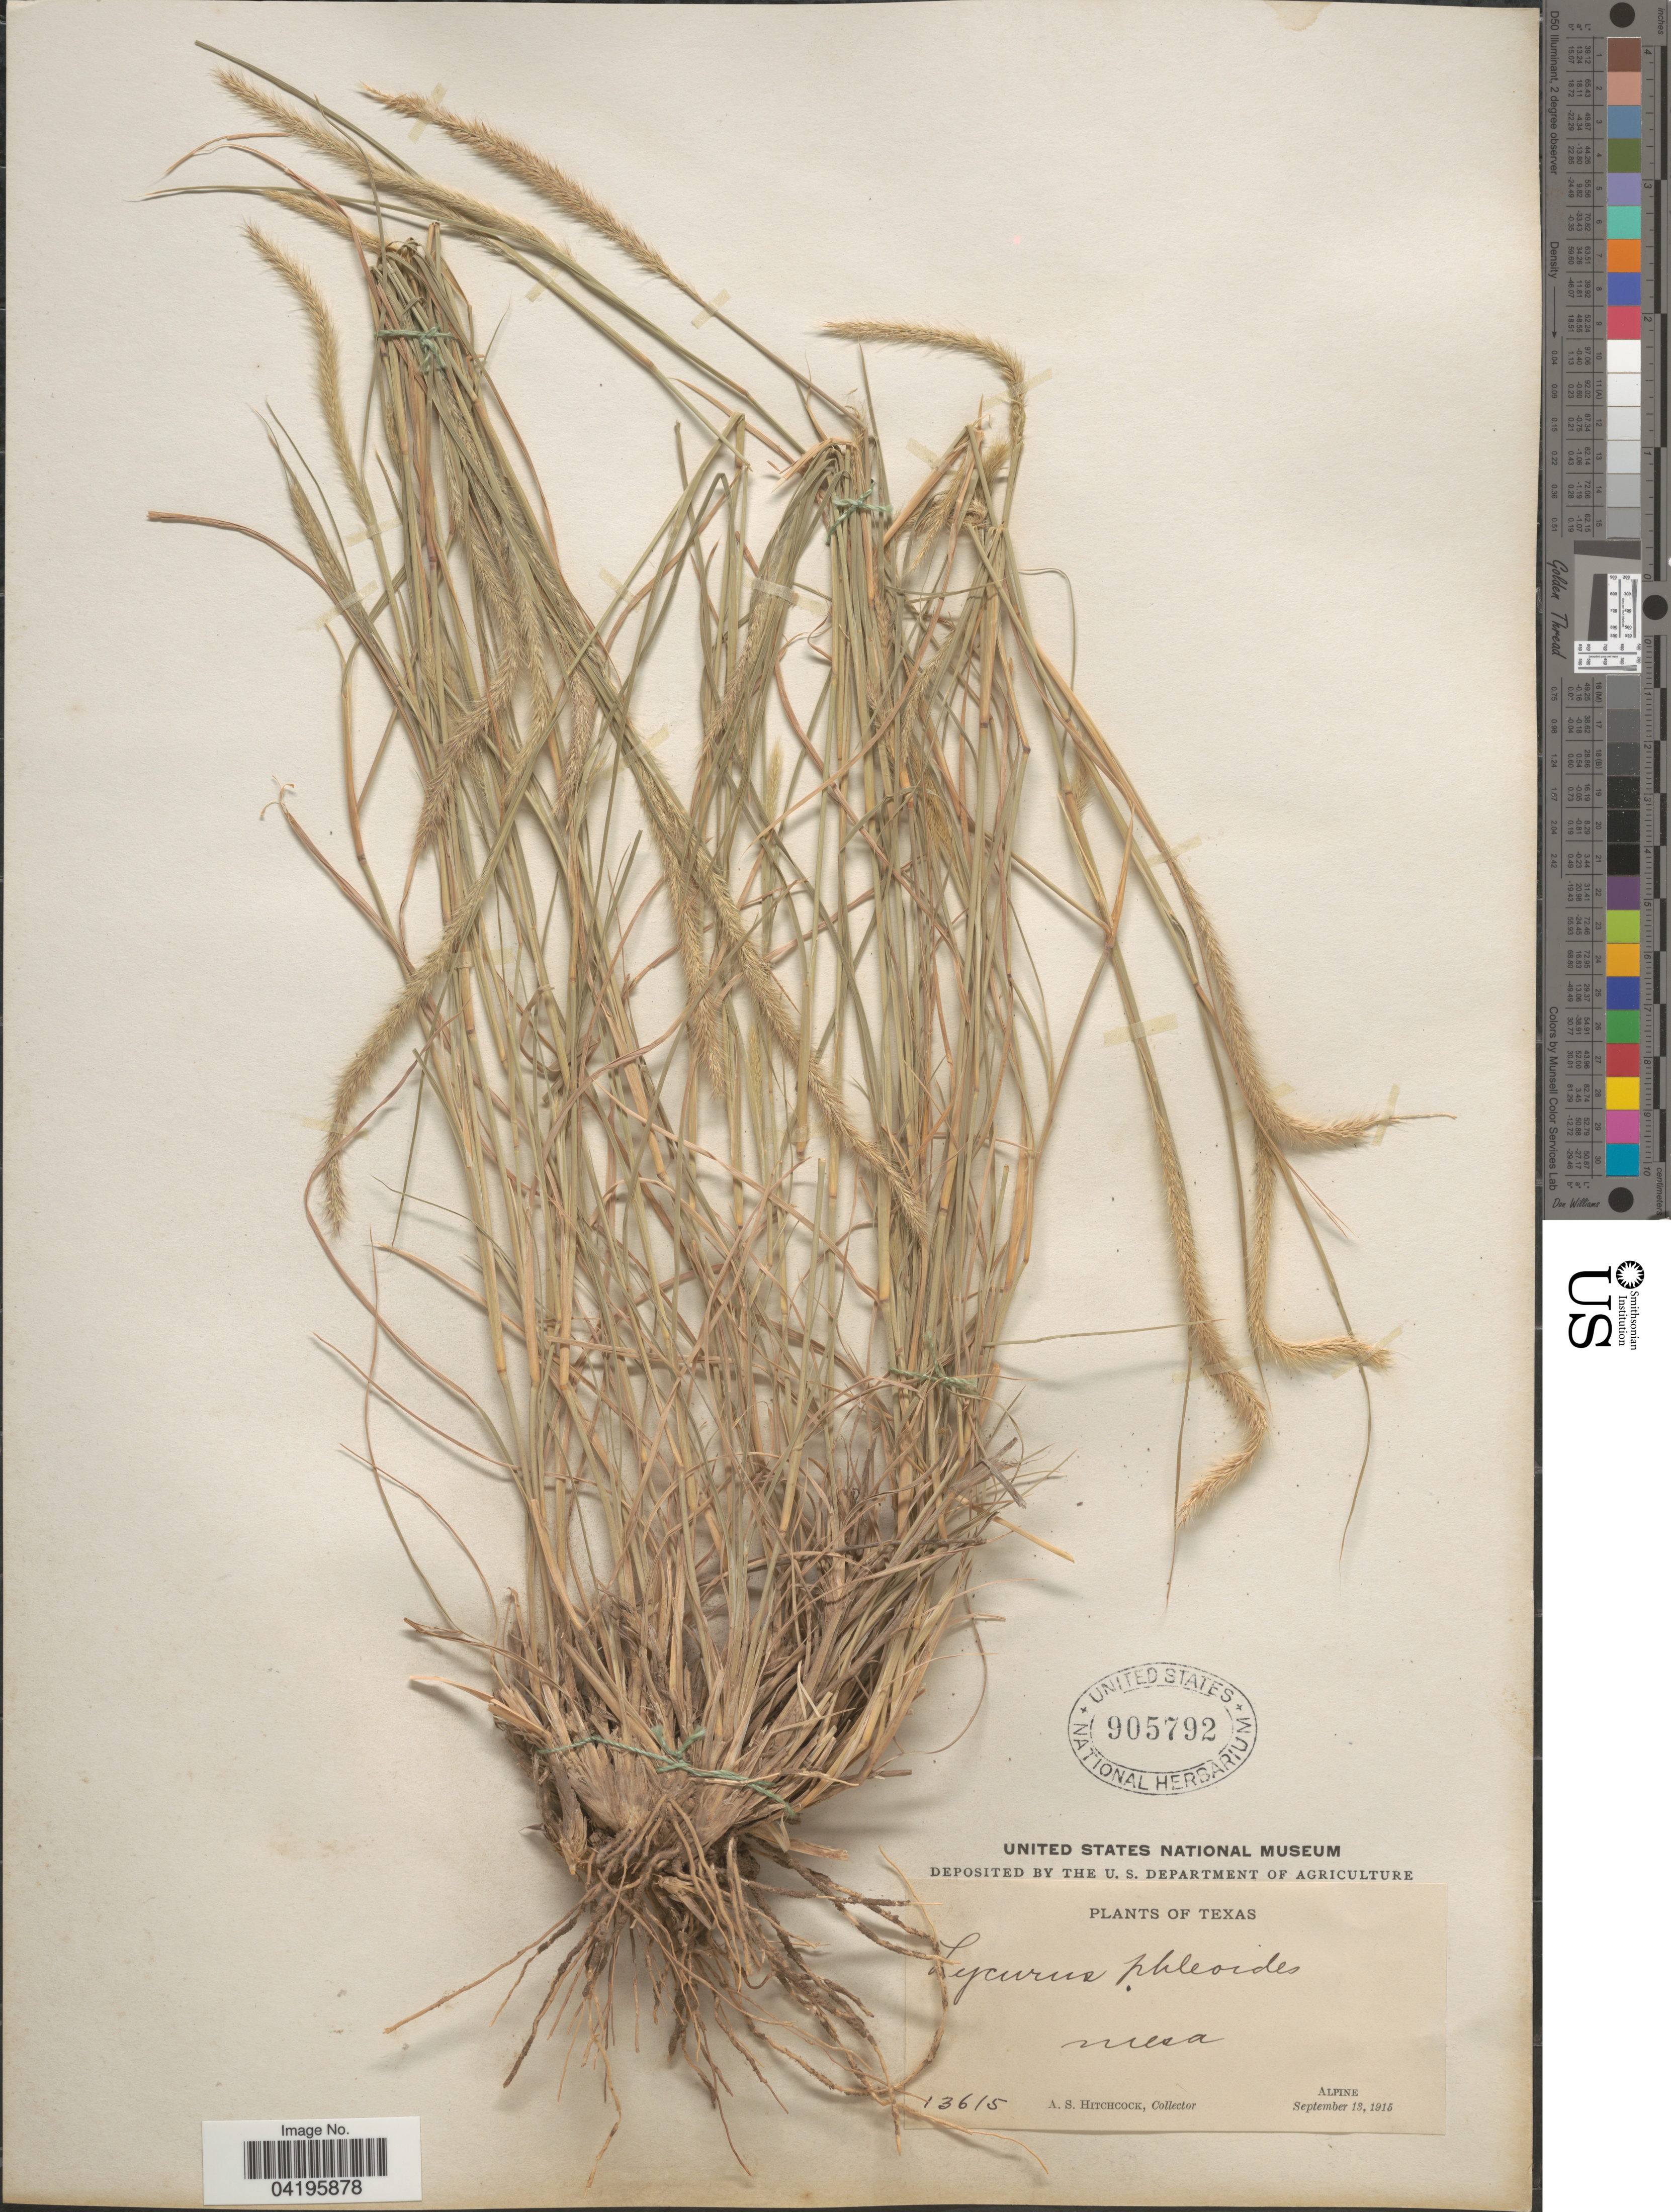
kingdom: Plantae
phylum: Tracheophyta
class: Liliopsida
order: Poales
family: Poaceae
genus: Muhlenbergia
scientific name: Muhlenbergia phleoides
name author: (Kunth) Columbus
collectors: A. S. Hitchcock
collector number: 13615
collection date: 1915-09-13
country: United States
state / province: Texas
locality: Mesa. Alpine.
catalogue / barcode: US 905792